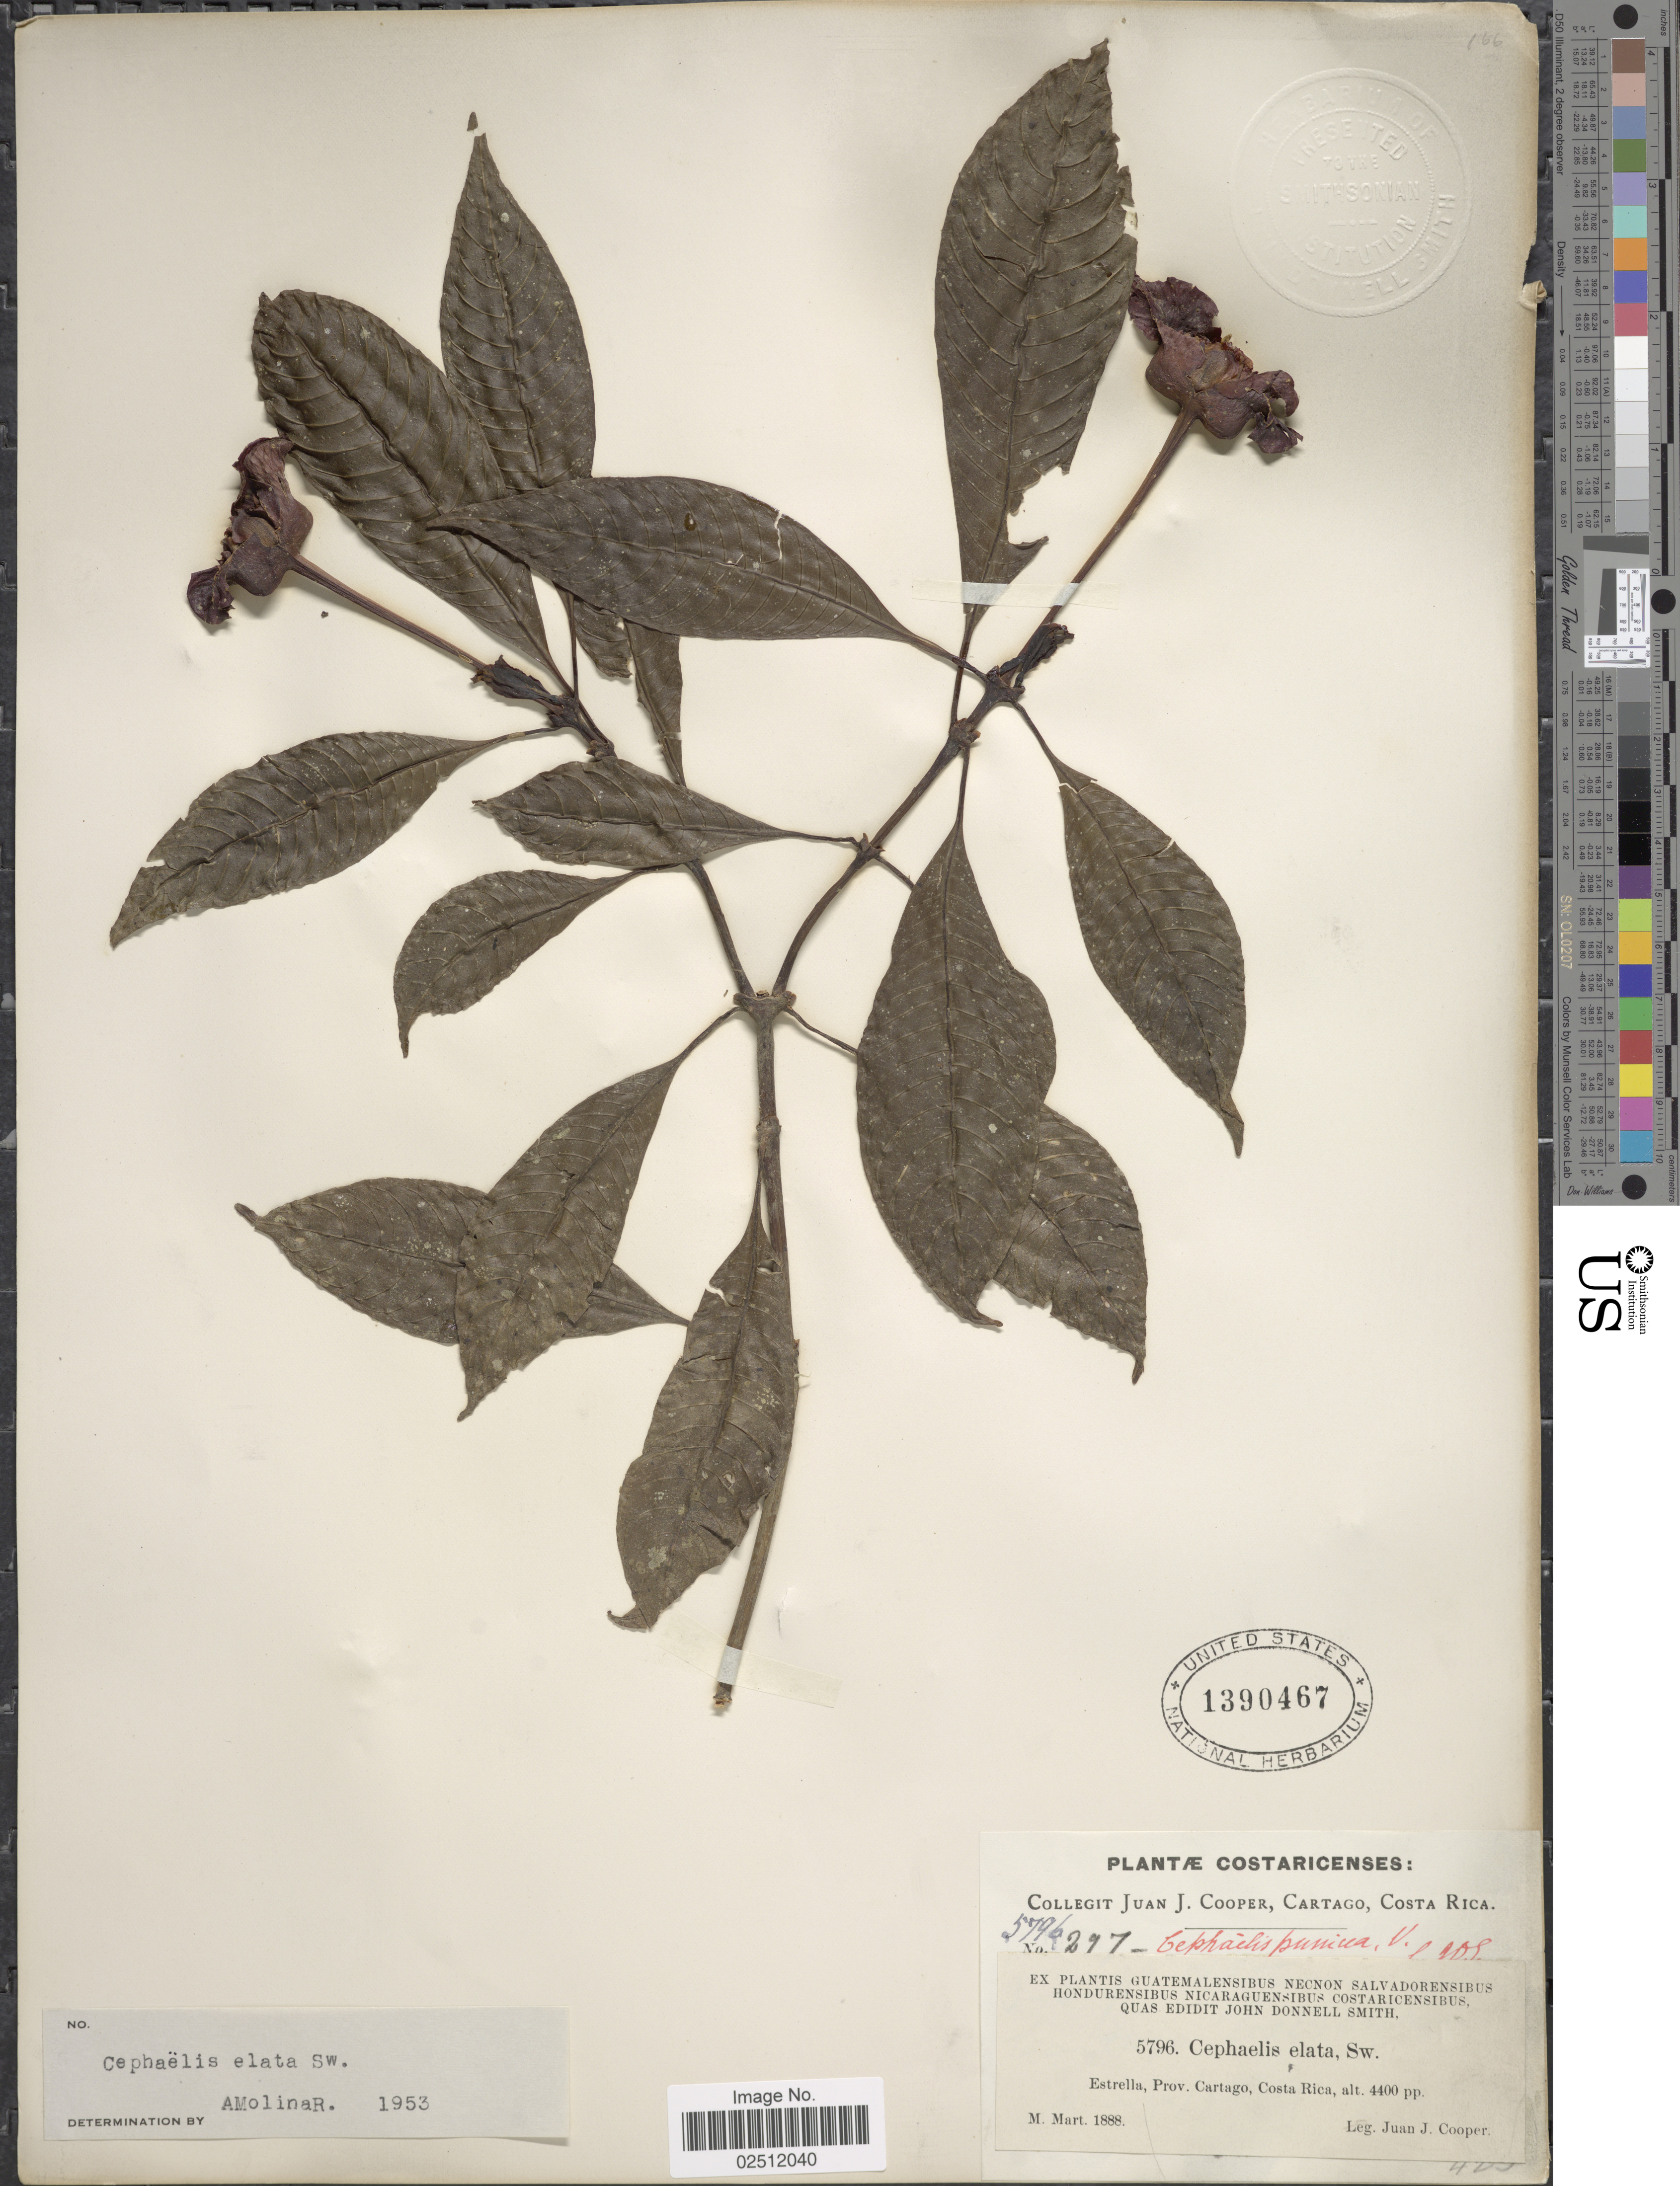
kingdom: Plantae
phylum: Tracheophyta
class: Magnoliopsida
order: Gentianales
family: Rubiaceae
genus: Psychotria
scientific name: Psychotria elata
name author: (Sw.) Hammel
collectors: J. J. Cooper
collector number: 5796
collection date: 1888-03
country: Costa Rica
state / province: Cartago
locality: Estrella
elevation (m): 1341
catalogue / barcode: US 1390467